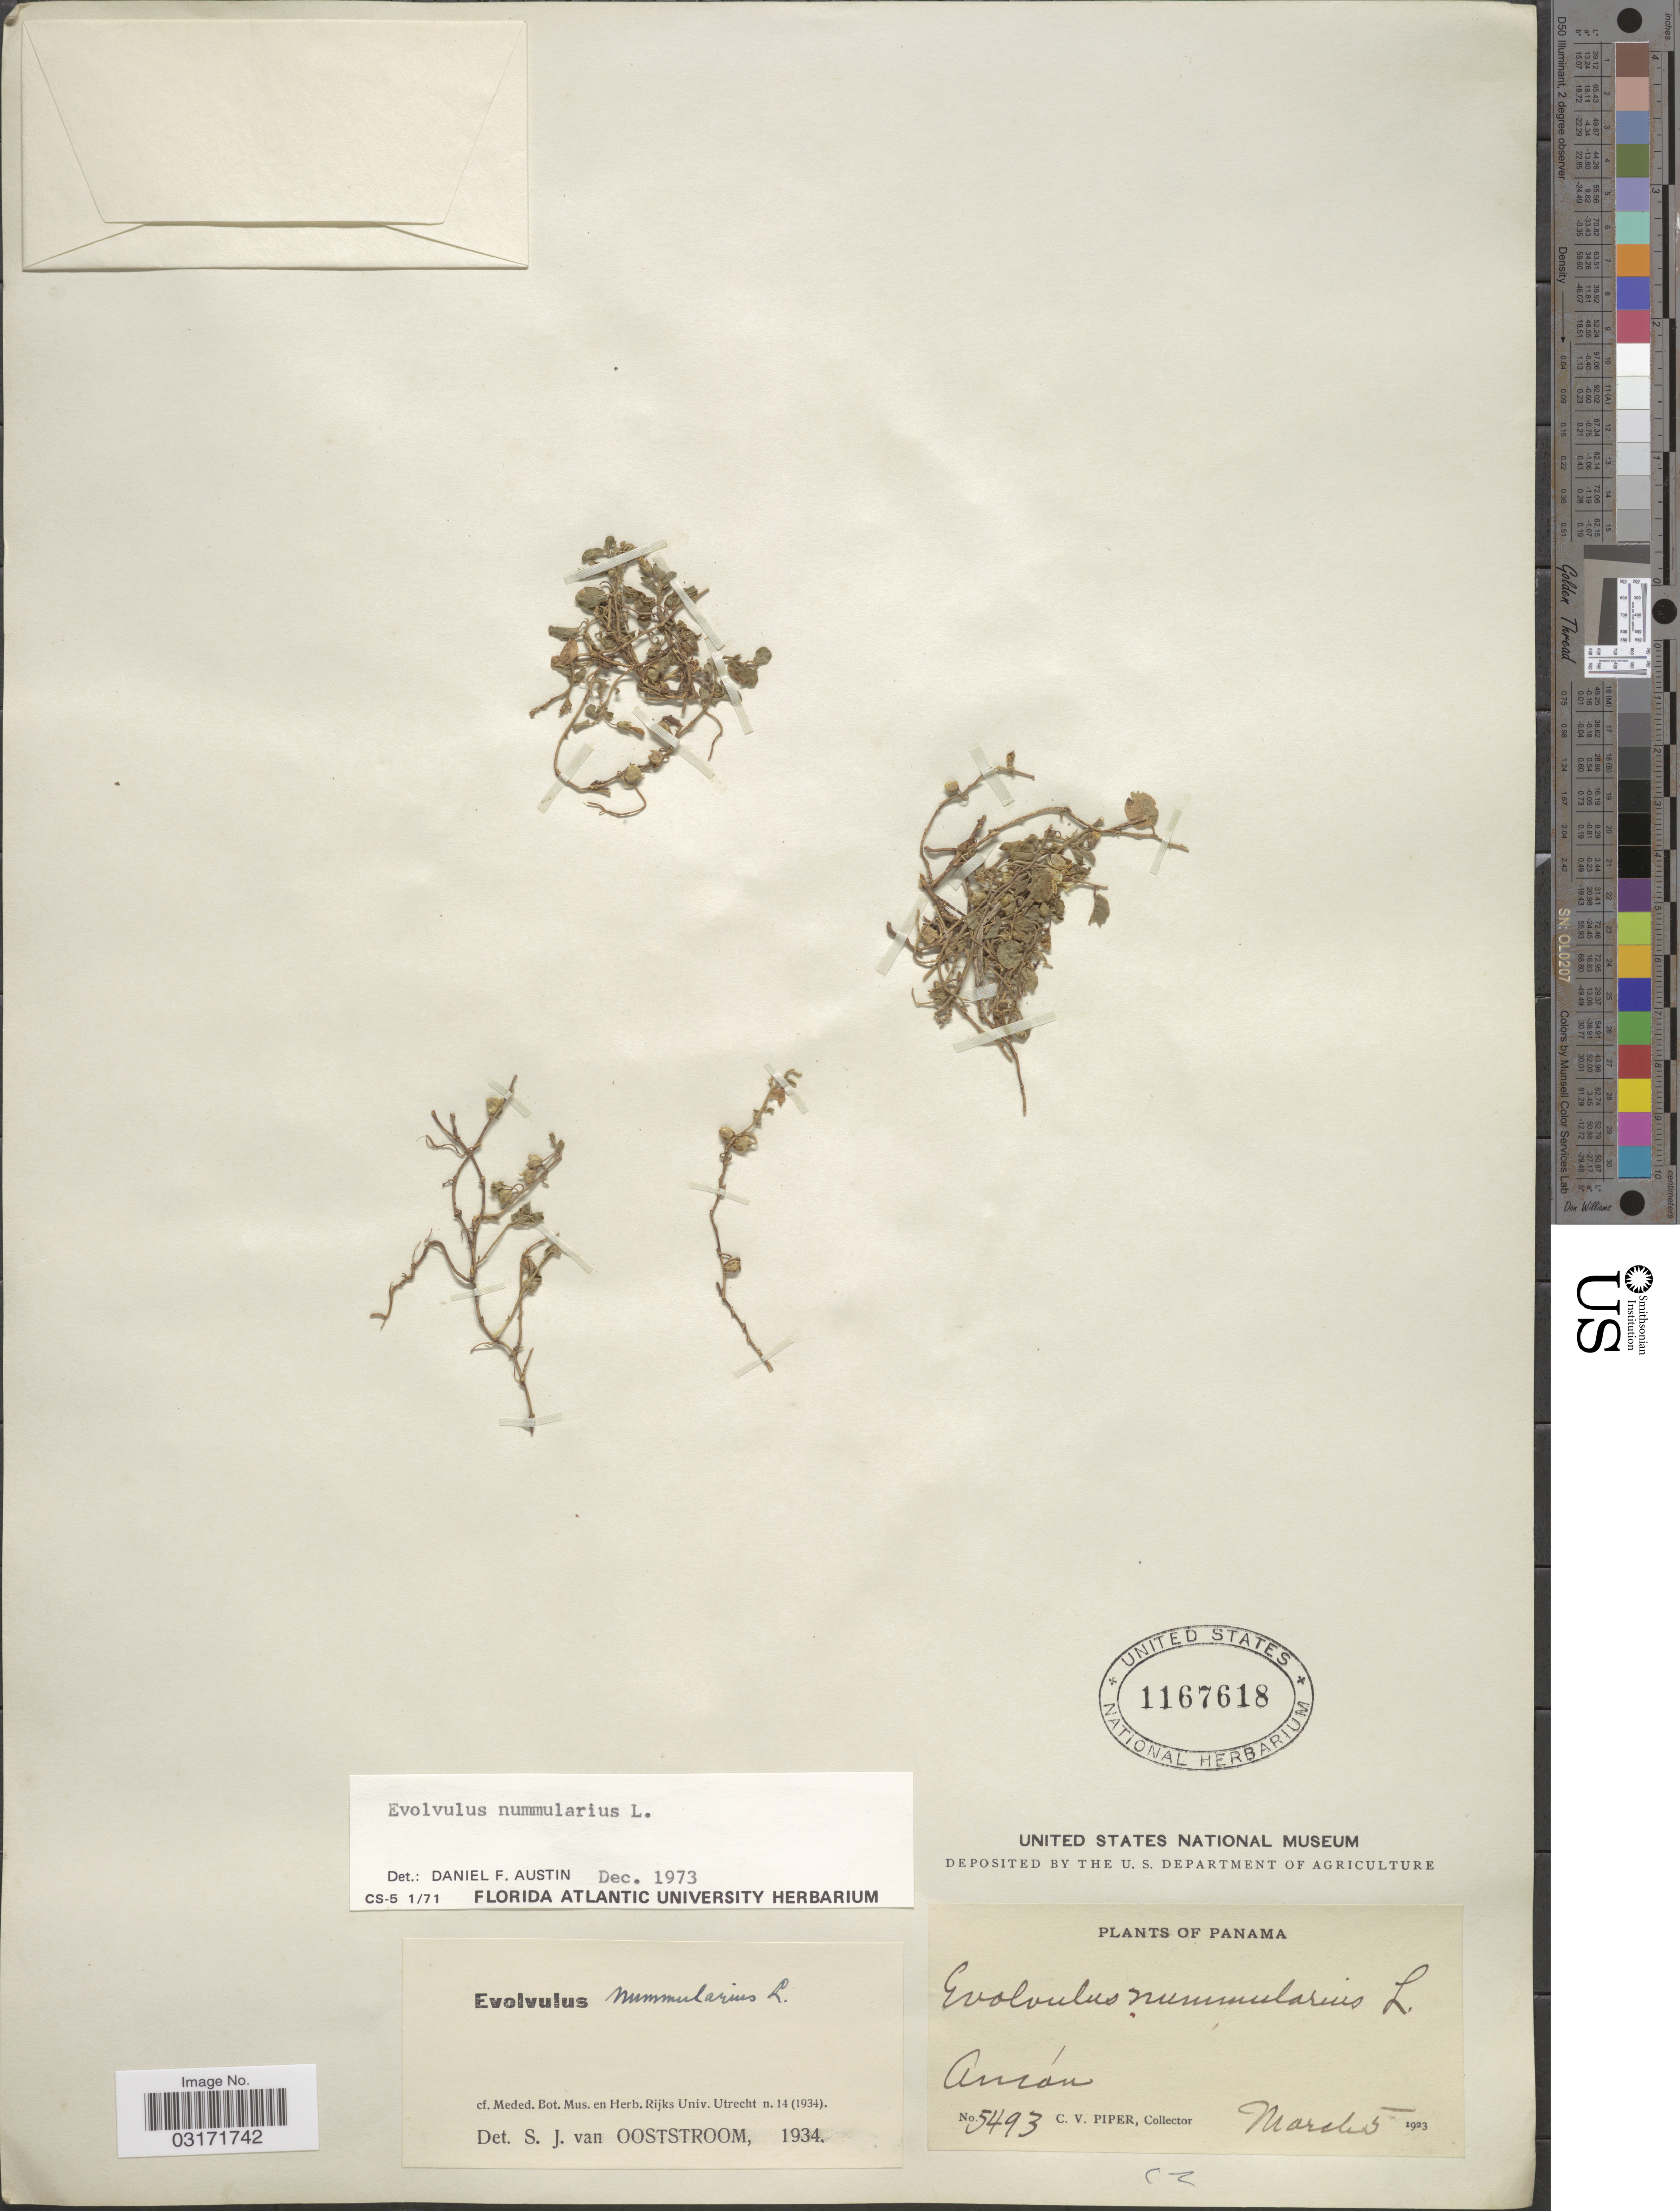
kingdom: Plantae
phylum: Tracheophyta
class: Magnoliopsida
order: Solanales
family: Convolvulaceae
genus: Evolvulus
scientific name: Evolvulus nummularius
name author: (L.) L.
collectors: C. V. Piper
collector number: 5493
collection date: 1923-03-05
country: Panama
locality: Ancón.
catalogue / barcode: US 1167618